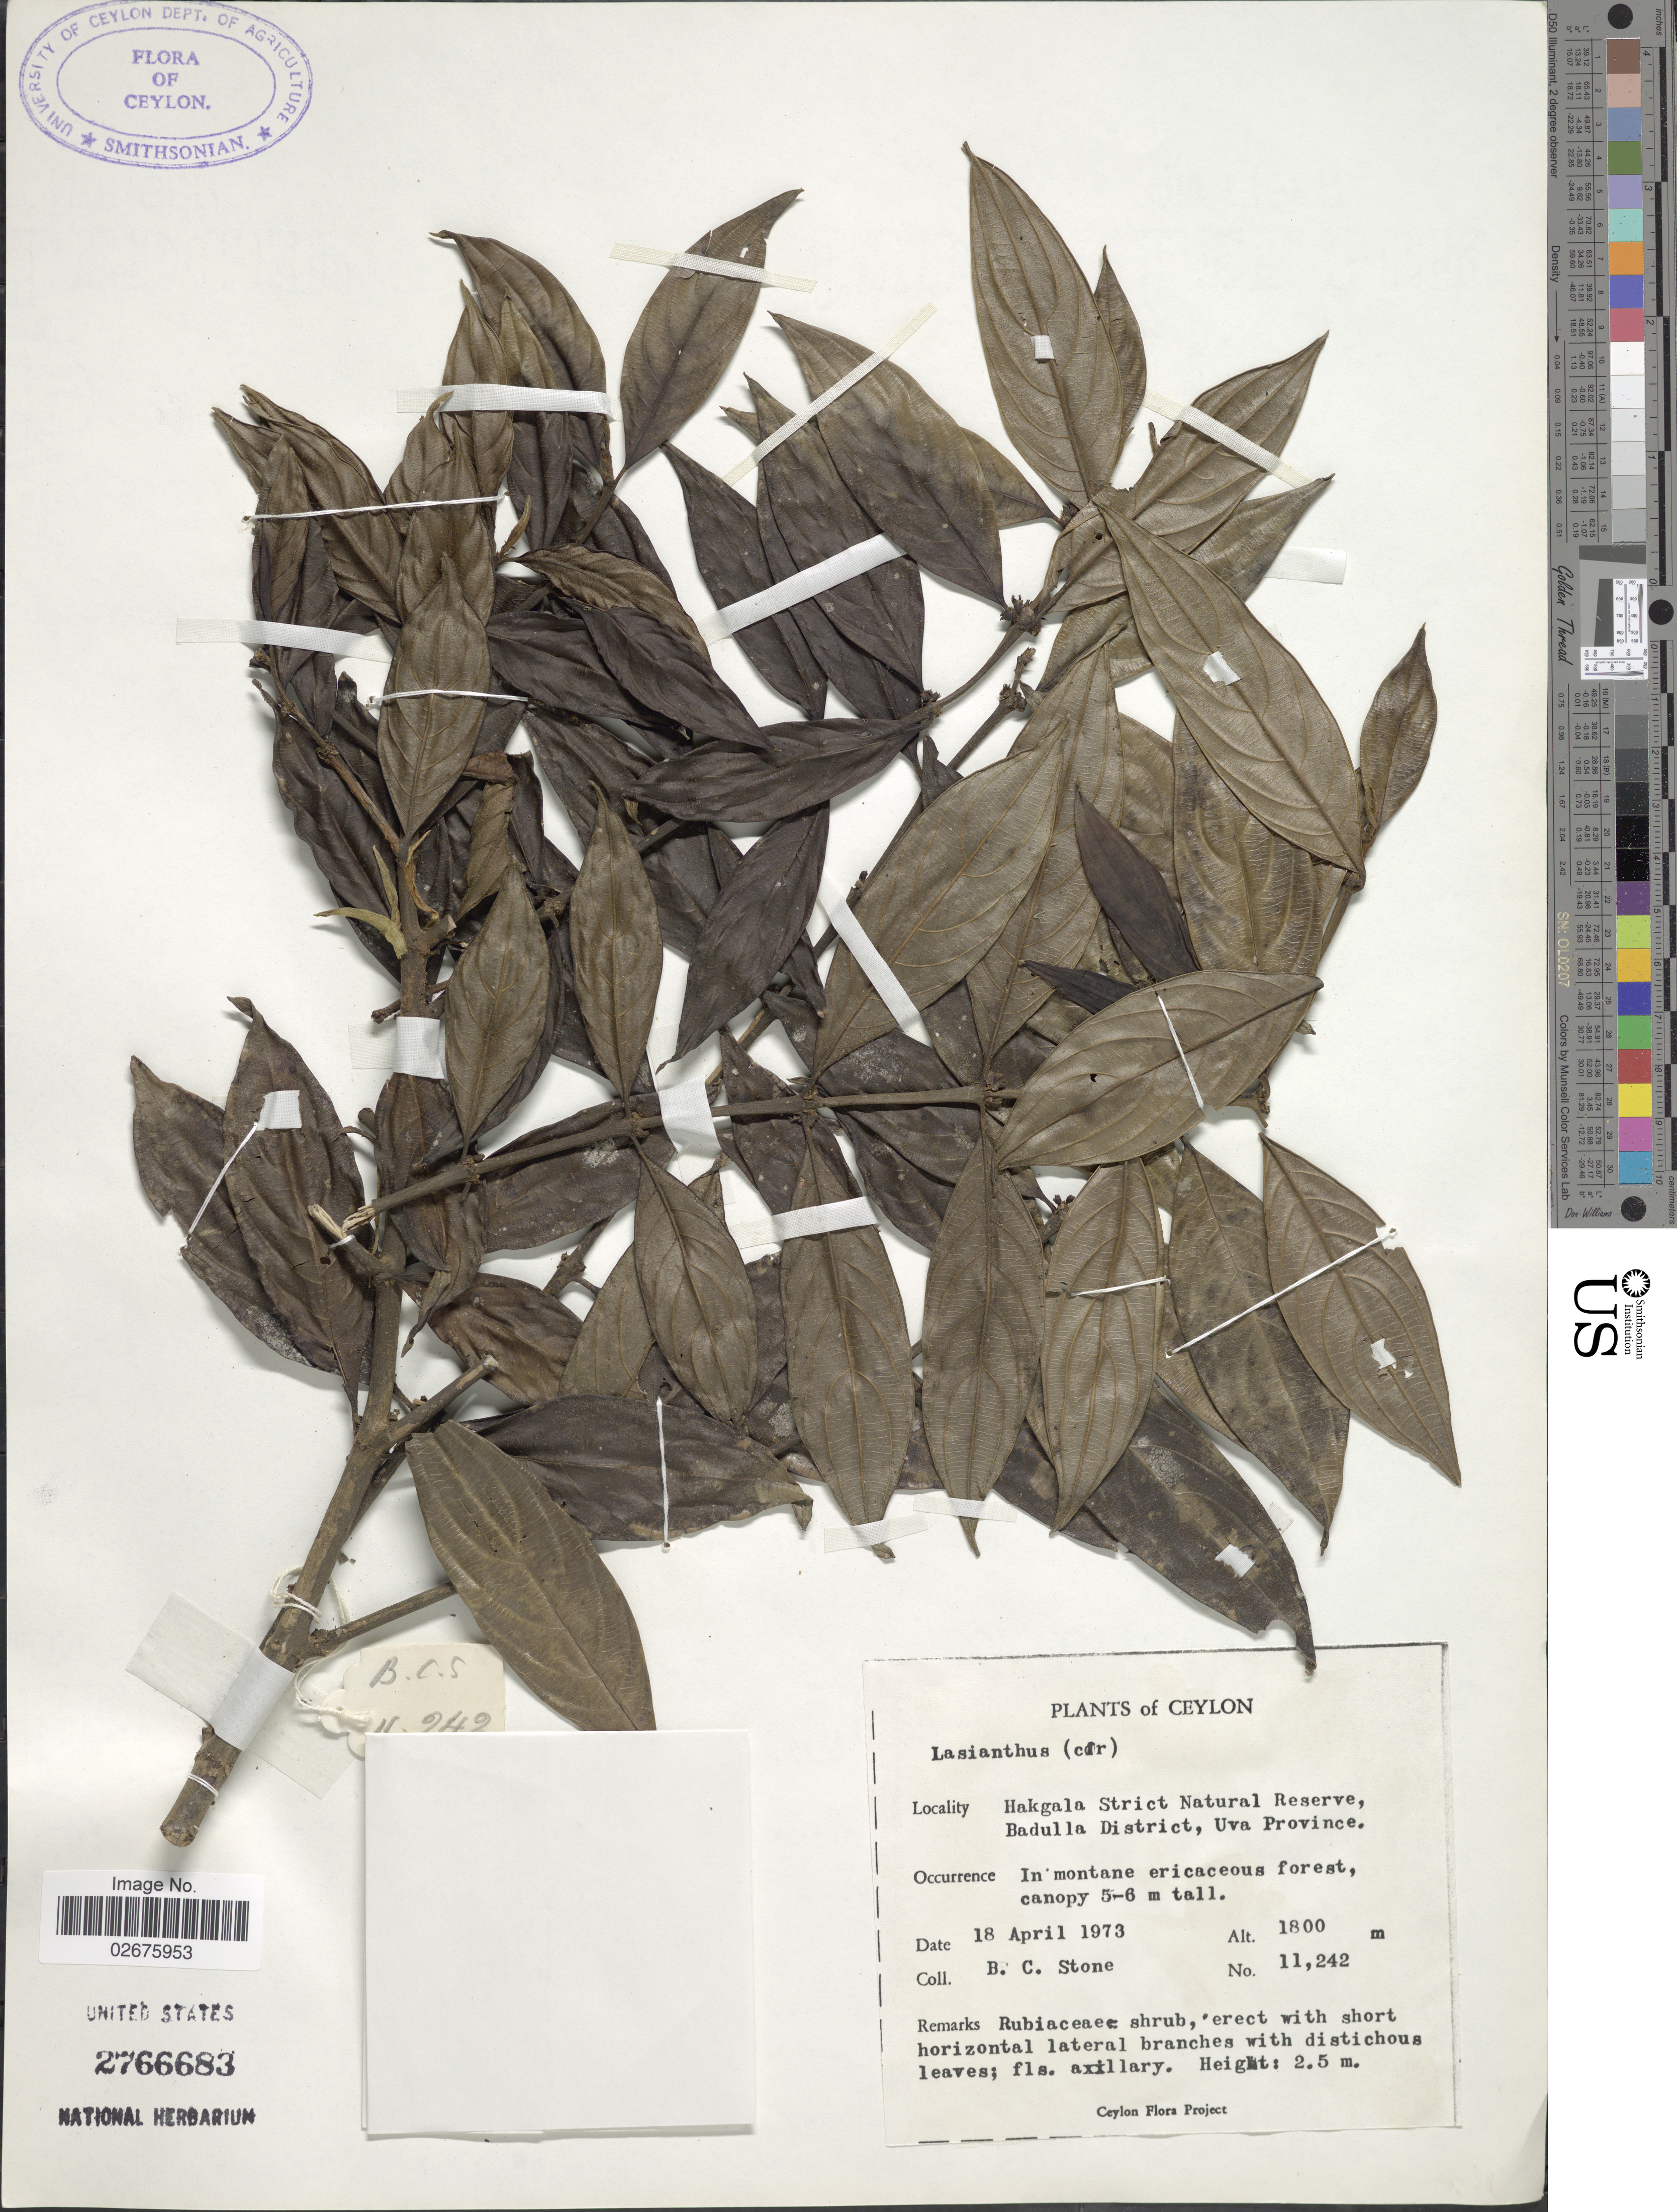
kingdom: Plantae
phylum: Tracheophyta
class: Magnoliopsida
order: Gentianales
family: Rubiaceae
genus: Lasianthus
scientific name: Lasianthus sp.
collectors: B. C. Stone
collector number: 11242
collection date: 1973-04-18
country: Sri Lanka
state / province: Uva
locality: Ceylon, Hakgala Strict Natural Reserve, Badulla District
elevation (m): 1800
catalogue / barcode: US 2766683